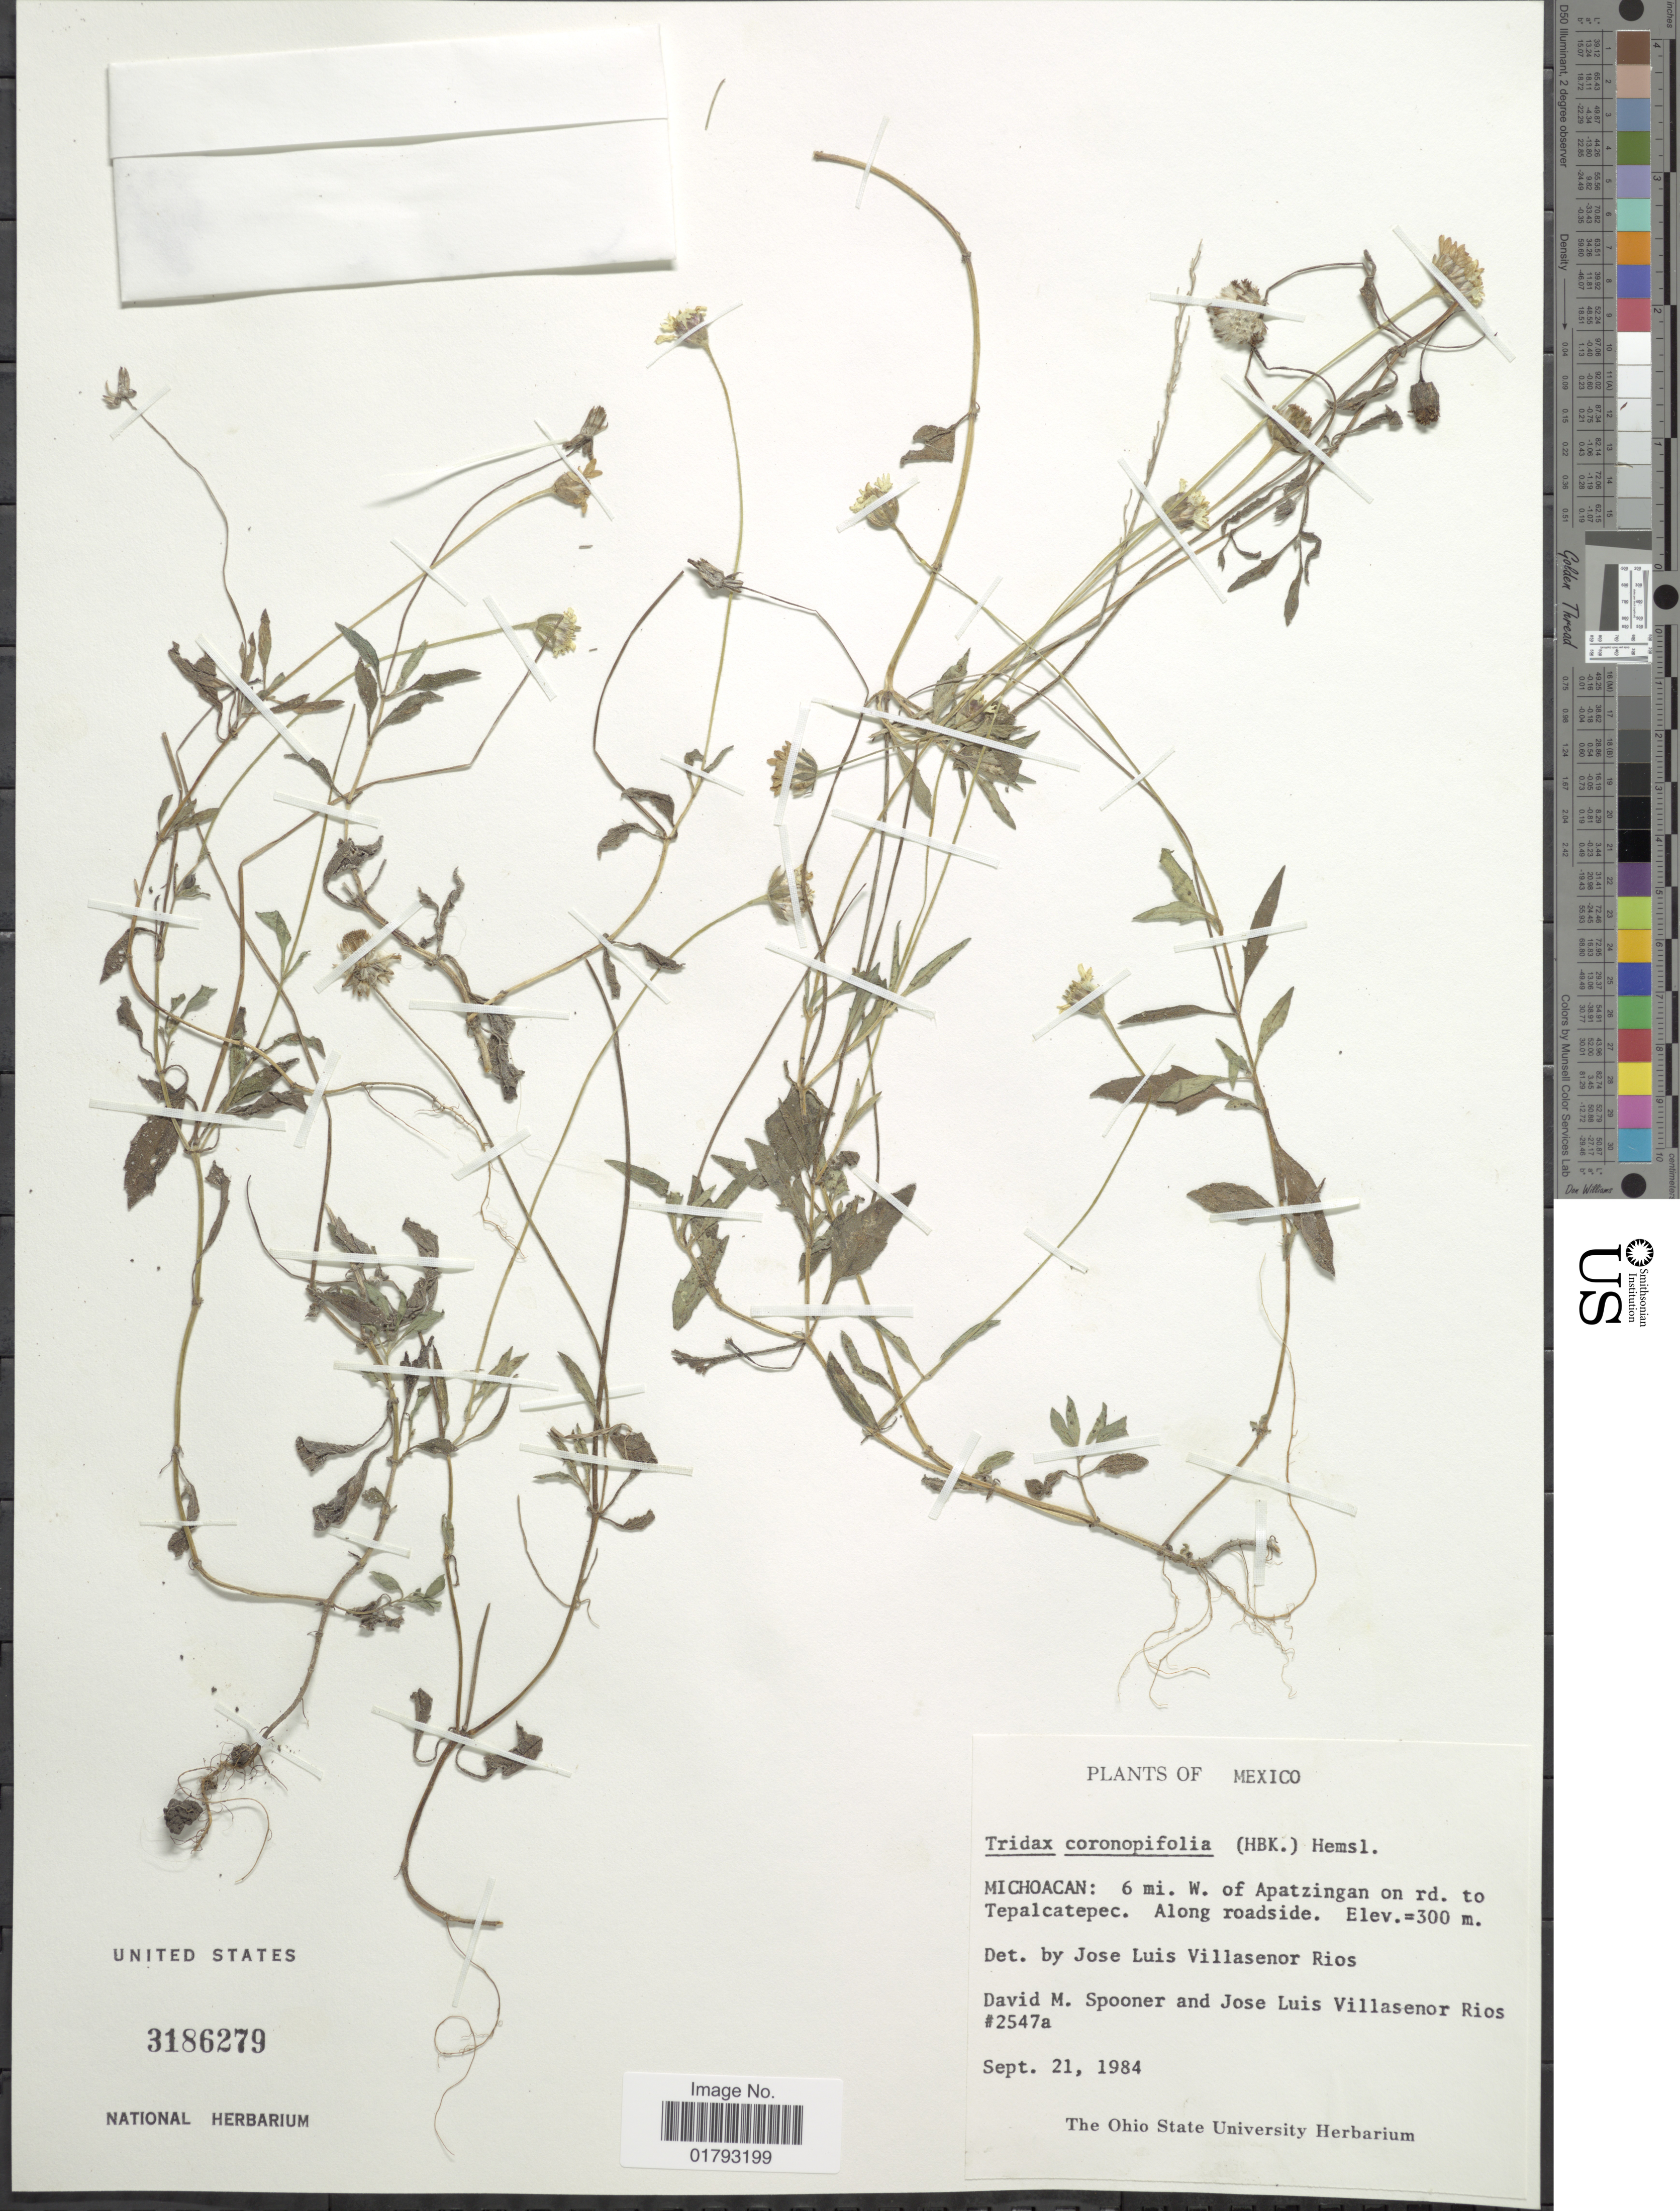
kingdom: Plantae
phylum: Tracheophyta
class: Magnoliopsida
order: Asterales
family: Asteraceae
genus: Tridax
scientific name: Tridax coronopifolia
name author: (Kunth) Hemsl.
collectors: D. Spooner & J. L. Villasenor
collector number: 2547a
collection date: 1984-09-21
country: Mexico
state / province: Michoacán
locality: Michoacan: 6 mi. W of Apatzingan on rd. to Tepalcatepec. Along roadside.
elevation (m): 300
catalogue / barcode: US 3186279